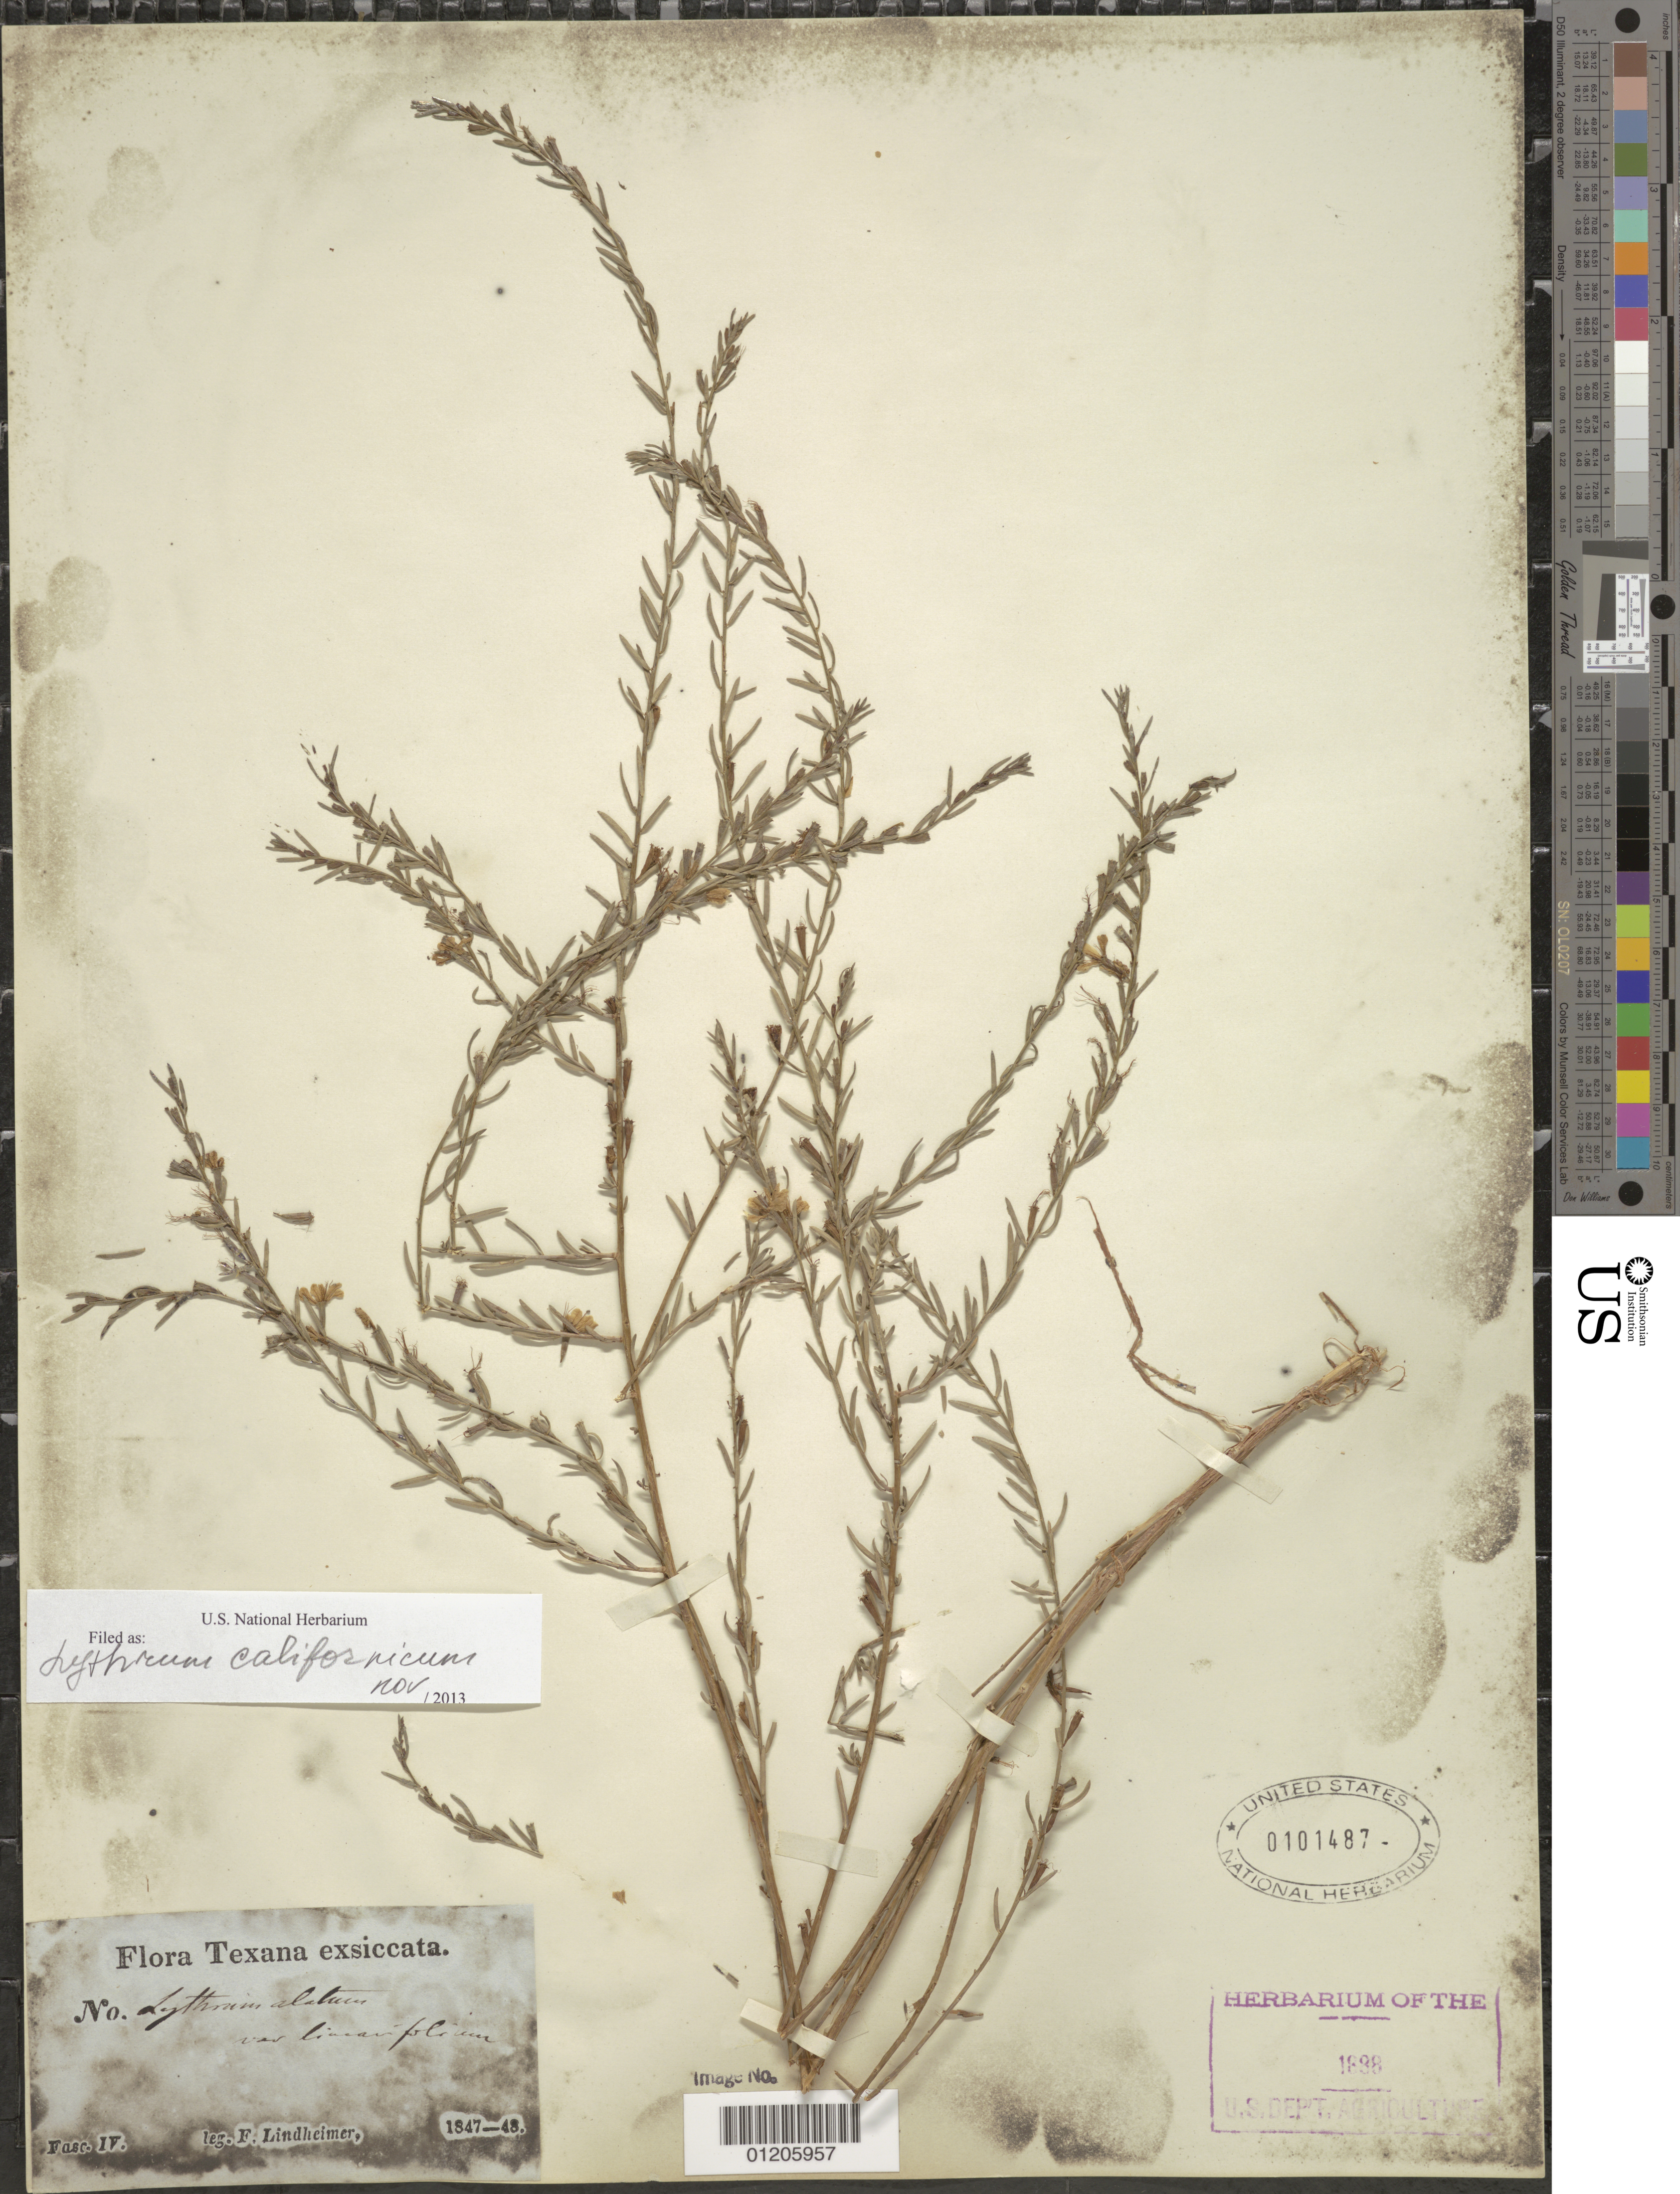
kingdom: Plantae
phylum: Tracheophyta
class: Magnoliopsida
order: Myrtales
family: Lythraceae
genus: Lythrum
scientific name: Lythrum californicum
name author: Torr. & A. Gray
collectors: F. J. Lindheimer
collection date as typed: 1847 to -- --- 1848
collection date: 1847/1848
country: United States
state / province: Texas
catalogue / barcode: US 101487